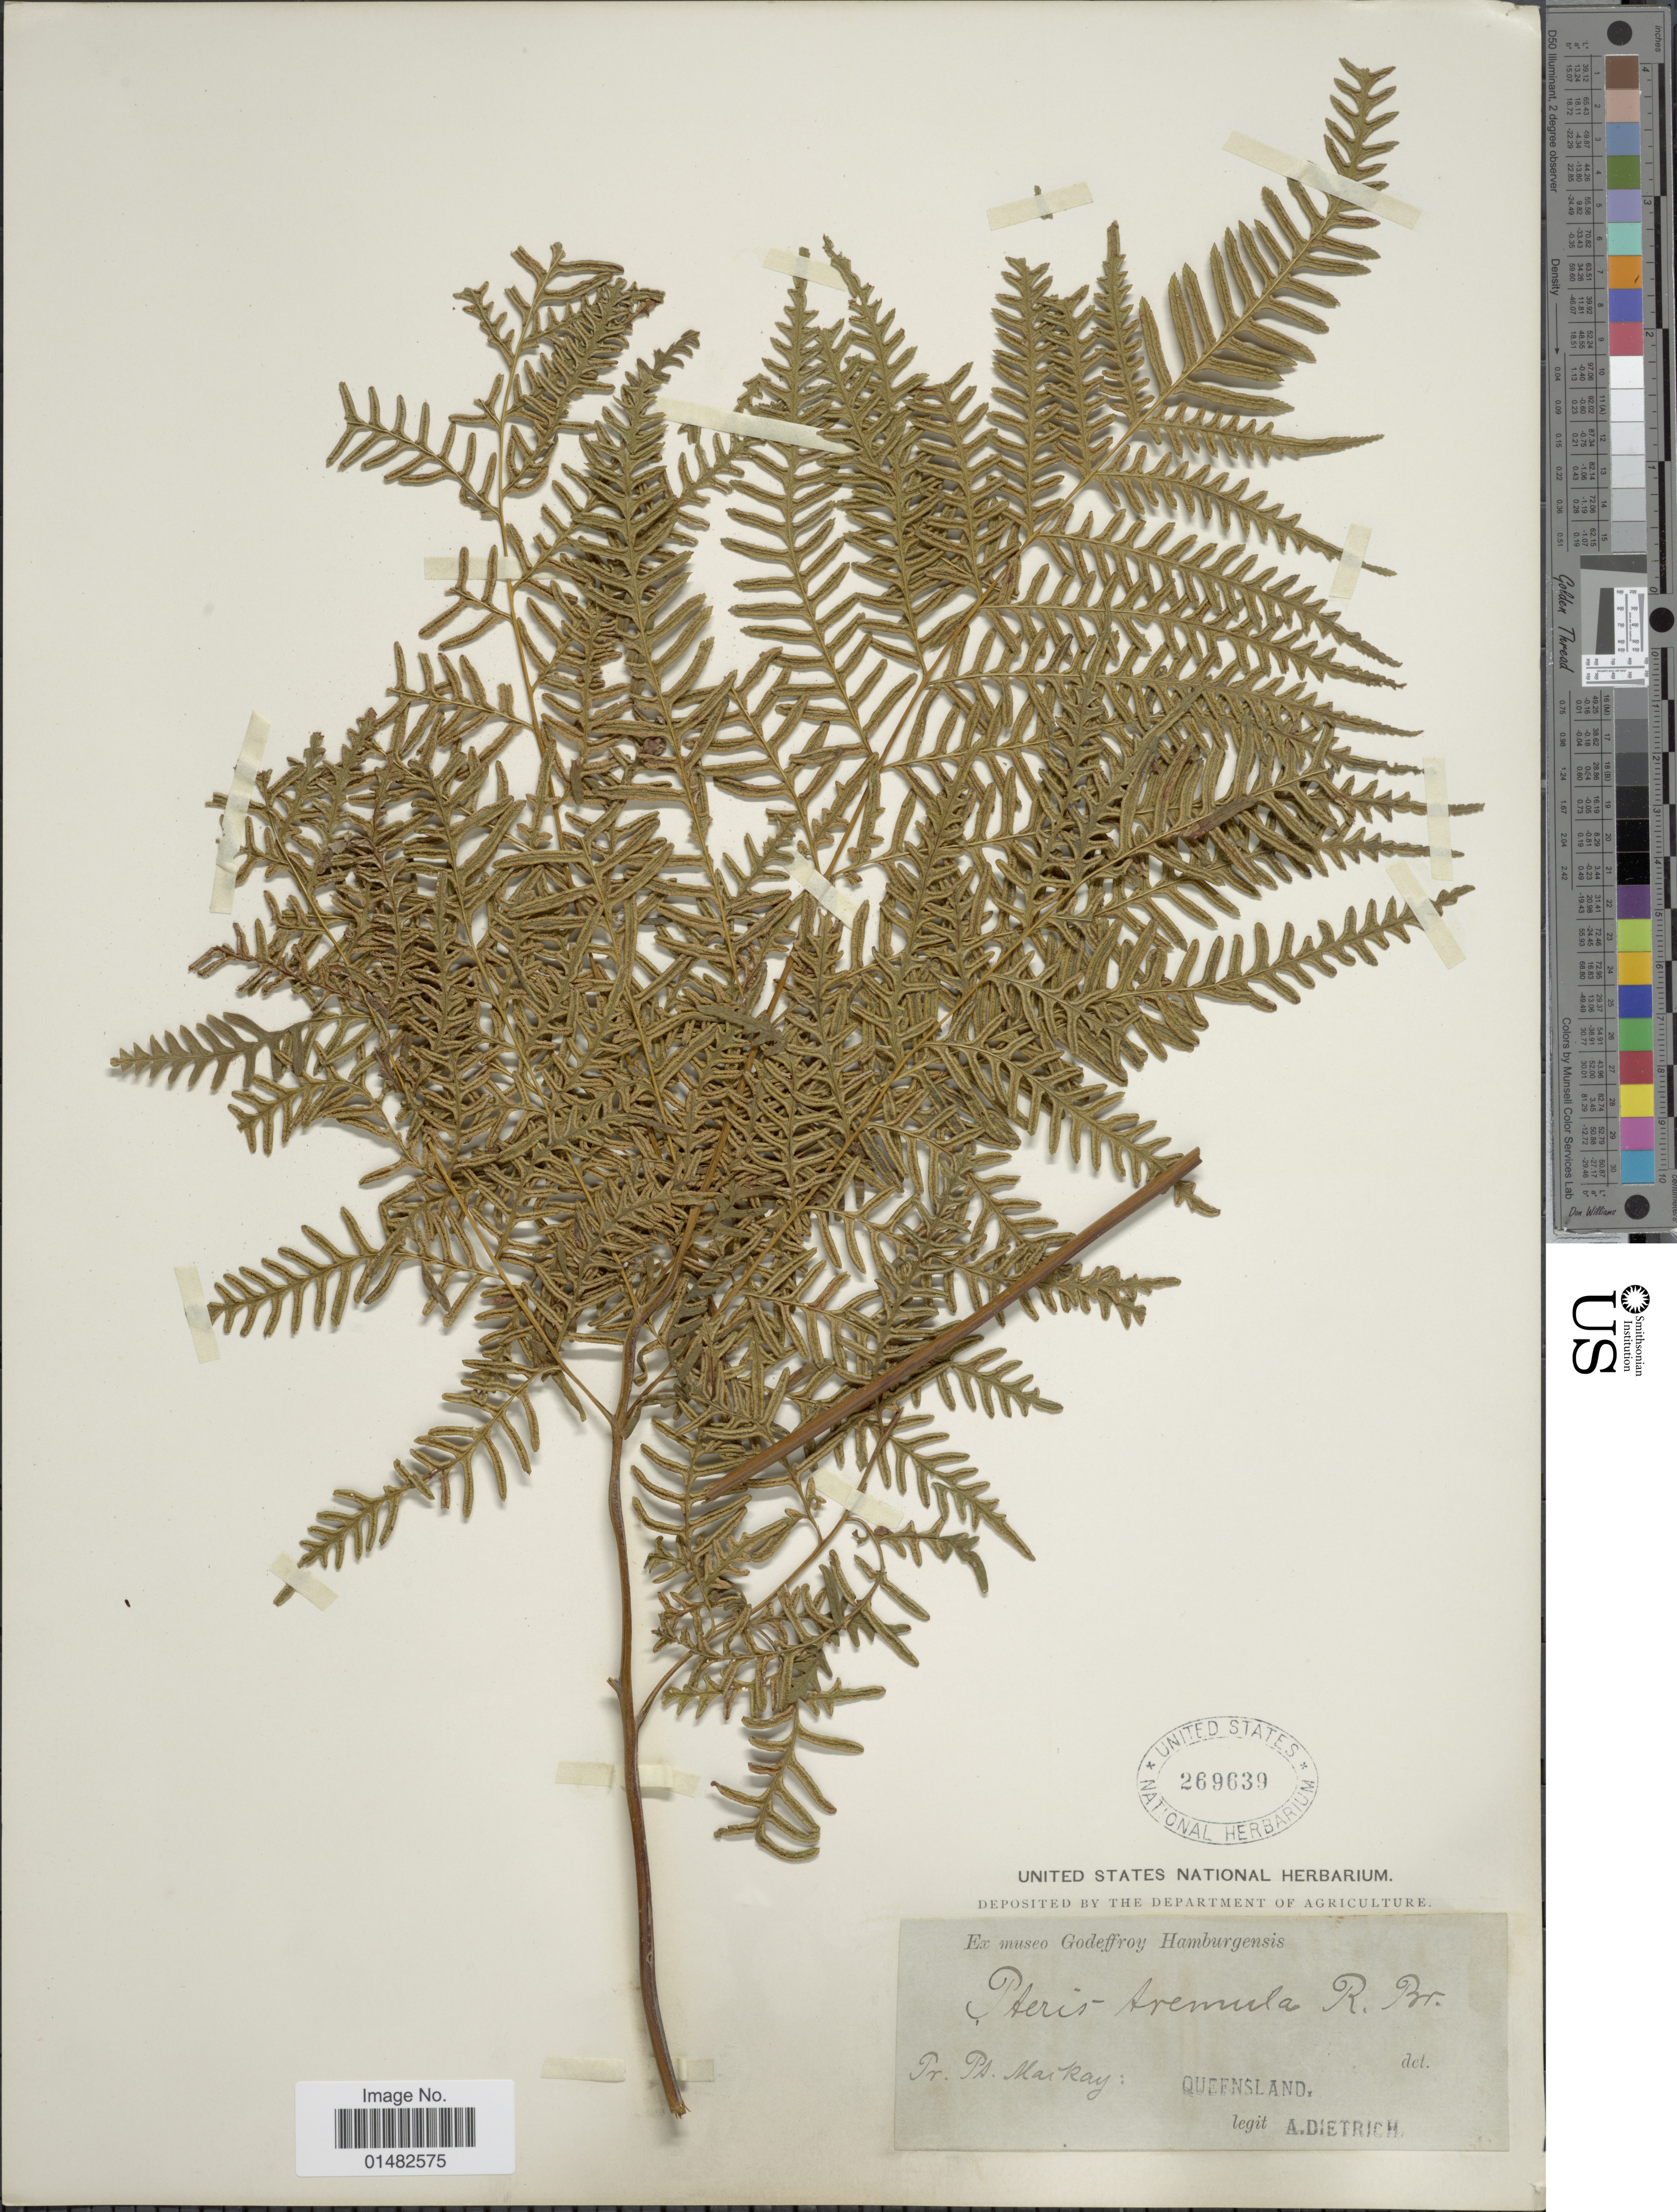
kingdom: Plantae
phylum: Tracheophyta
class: Polypodiopsida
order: Polypodiales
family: Pteridaceae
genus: Pteris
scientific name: Pteris tremula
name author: R. Br.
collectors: A. Dietrich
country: Australia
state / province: Queensland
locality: Pr. Pa Mackay, Queensland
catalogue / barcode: US 269639